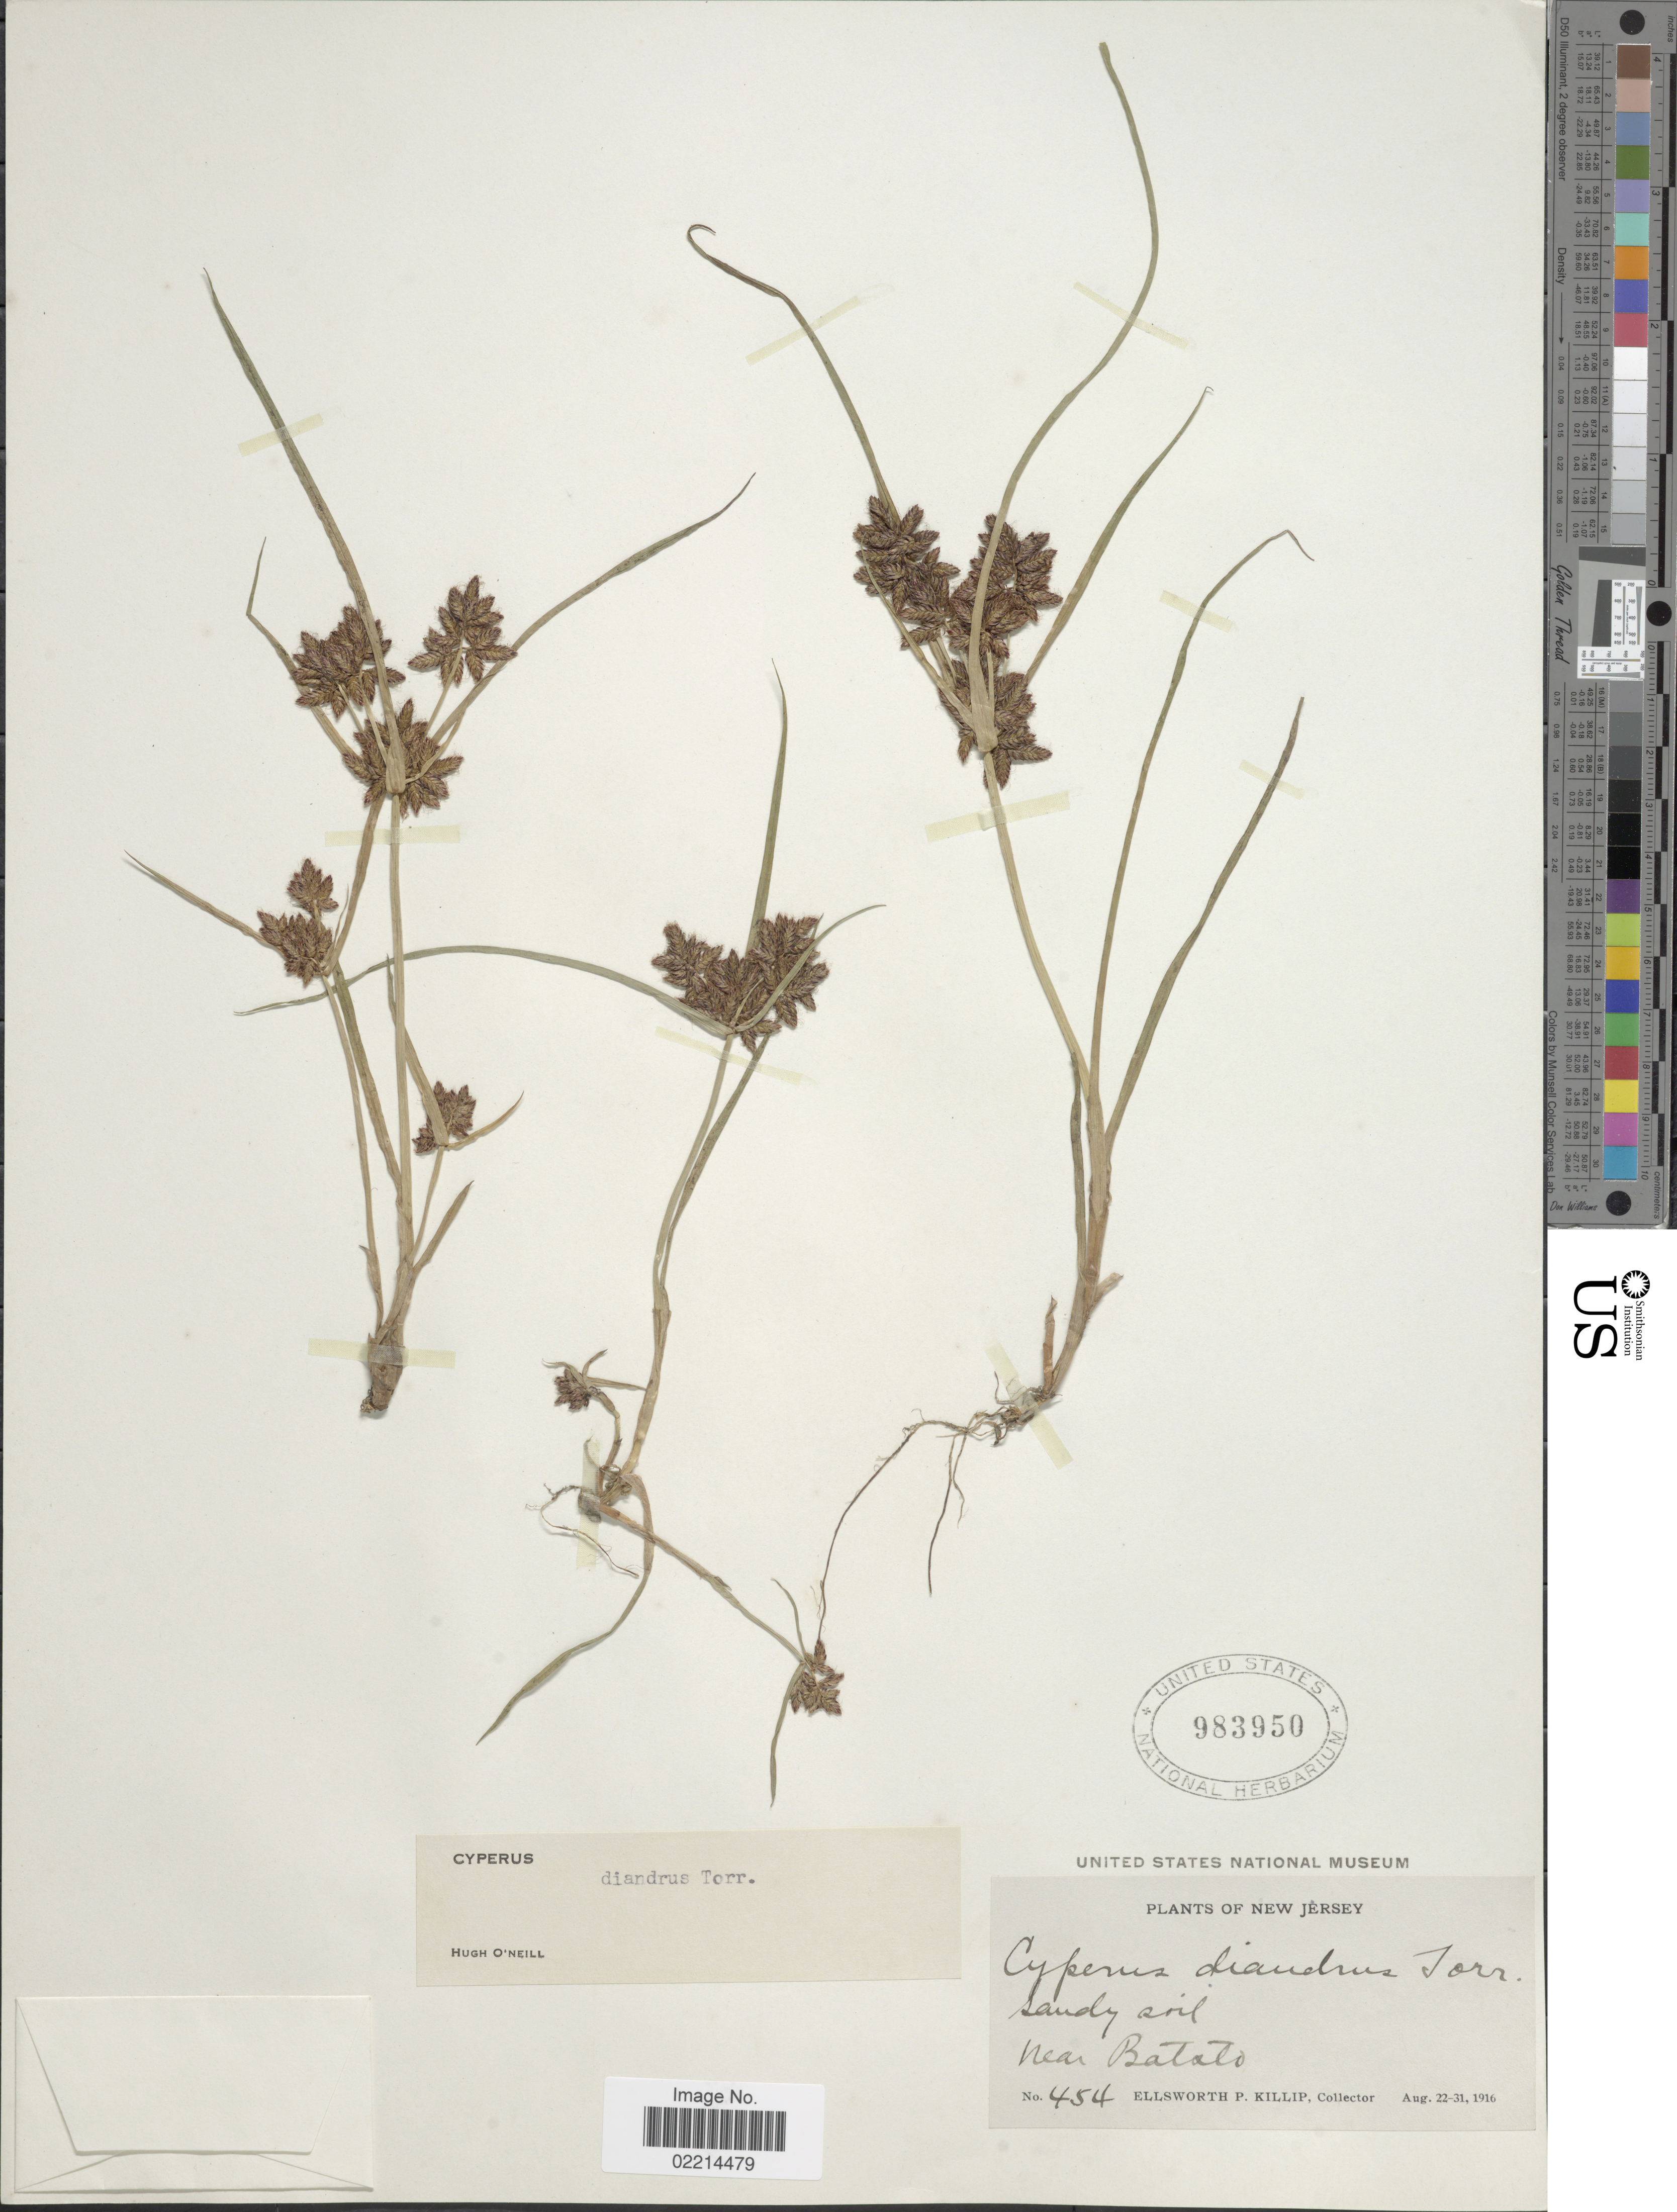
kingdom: Plantae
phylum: Tracheophyta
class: Liliopsida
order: Poales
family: Cyperaceae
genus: Cyperus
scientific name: Cyperus diandrus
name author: Torr.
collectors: E. P. Killip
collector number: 454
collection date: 1916-08-22/1916-08-31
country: United States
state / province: New Jersey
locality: Sandy soil, near Batato.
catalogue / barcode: US 983950